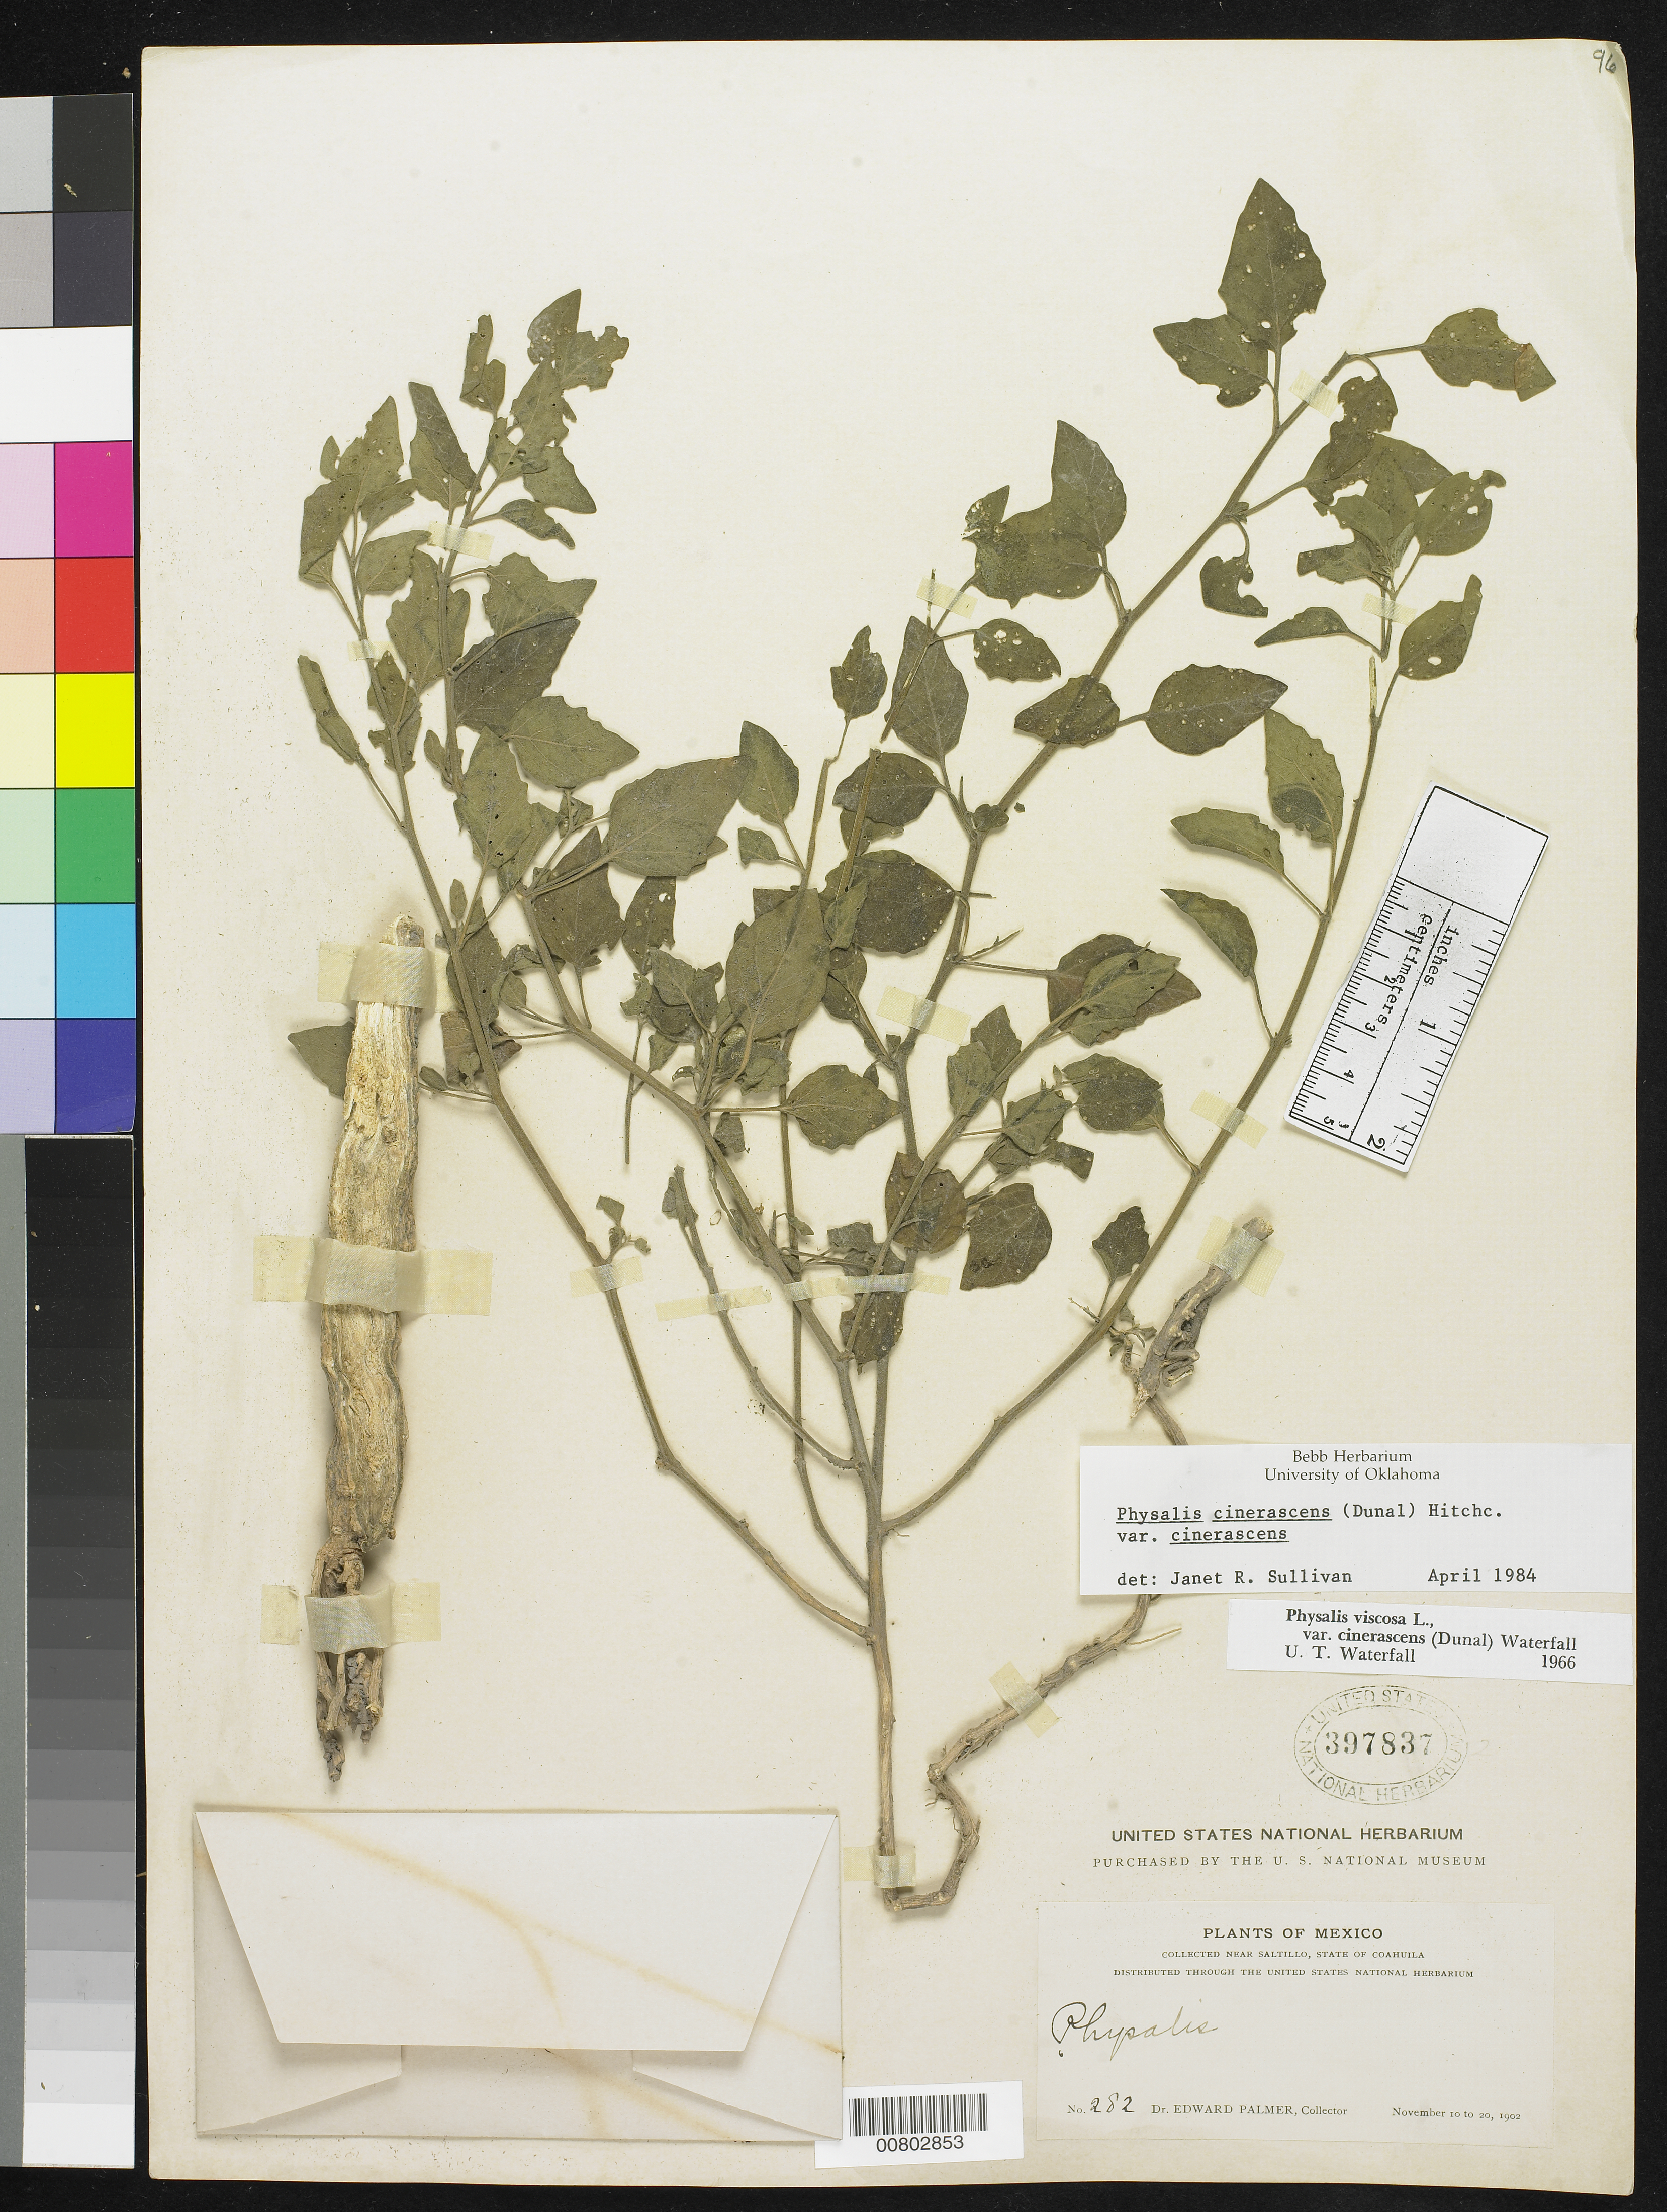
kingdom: Plantae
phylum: Tracheophyta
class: Magnoliopsida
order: Solanales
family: Solanaceae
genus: Physalis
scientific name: Physalis cinerascens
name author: (Dunal) Hitchc.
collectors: E. Palmer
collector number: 282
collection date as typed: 10 Nov 1902 to 20 Nov 1902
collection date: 1902-11-10/1902-11-20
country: Mexico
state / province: Coahuila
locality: Near Saltillo, Coahuila.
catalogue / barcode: US 397837